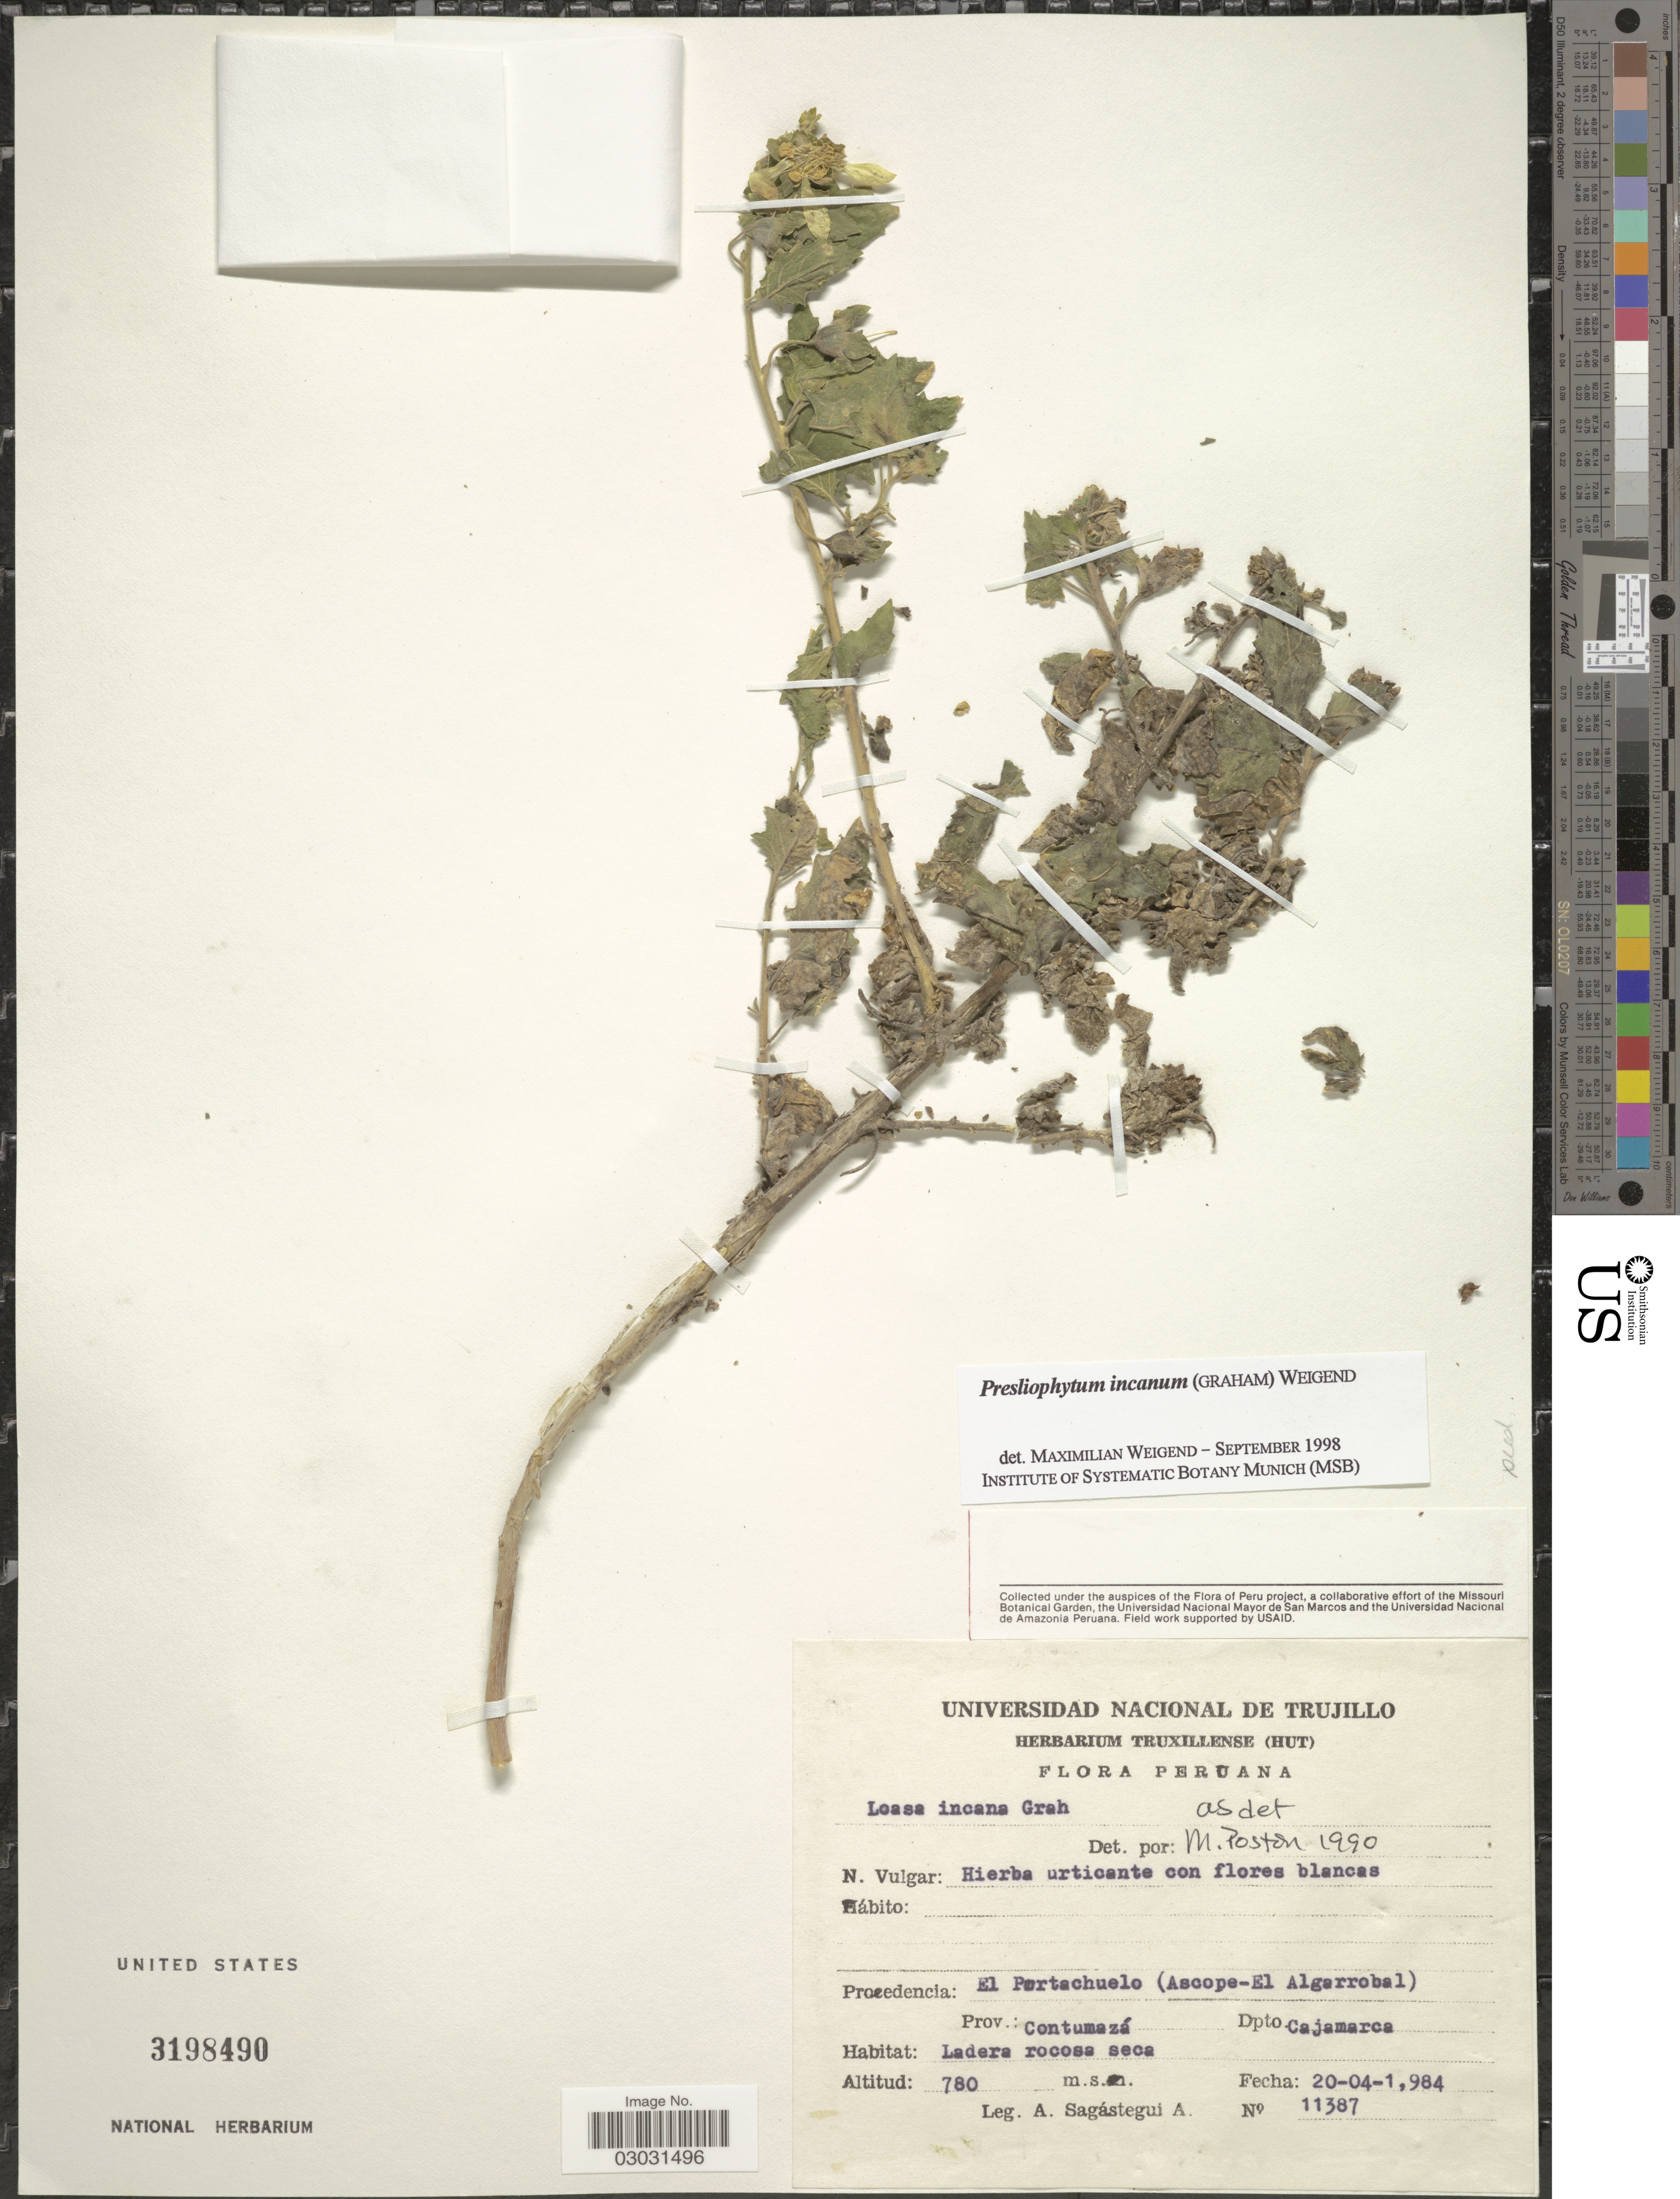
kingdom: Plantae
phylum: Tracheophyta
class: Magnoliopsida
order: Cornales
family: Loasaceae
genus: Presliophytum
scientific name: Presliophytum incanum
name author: (Graham) Weigand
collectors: A. Sagástegui A.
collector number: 11387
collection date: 1984-04-20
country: Peru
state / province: Cajamarca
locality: Procedencia: El Portachuelo (Ascope-El Algarrobal). Prov.: Contumazá. Dpto. Cajamarca.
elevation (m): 780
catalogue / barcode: US 3198490